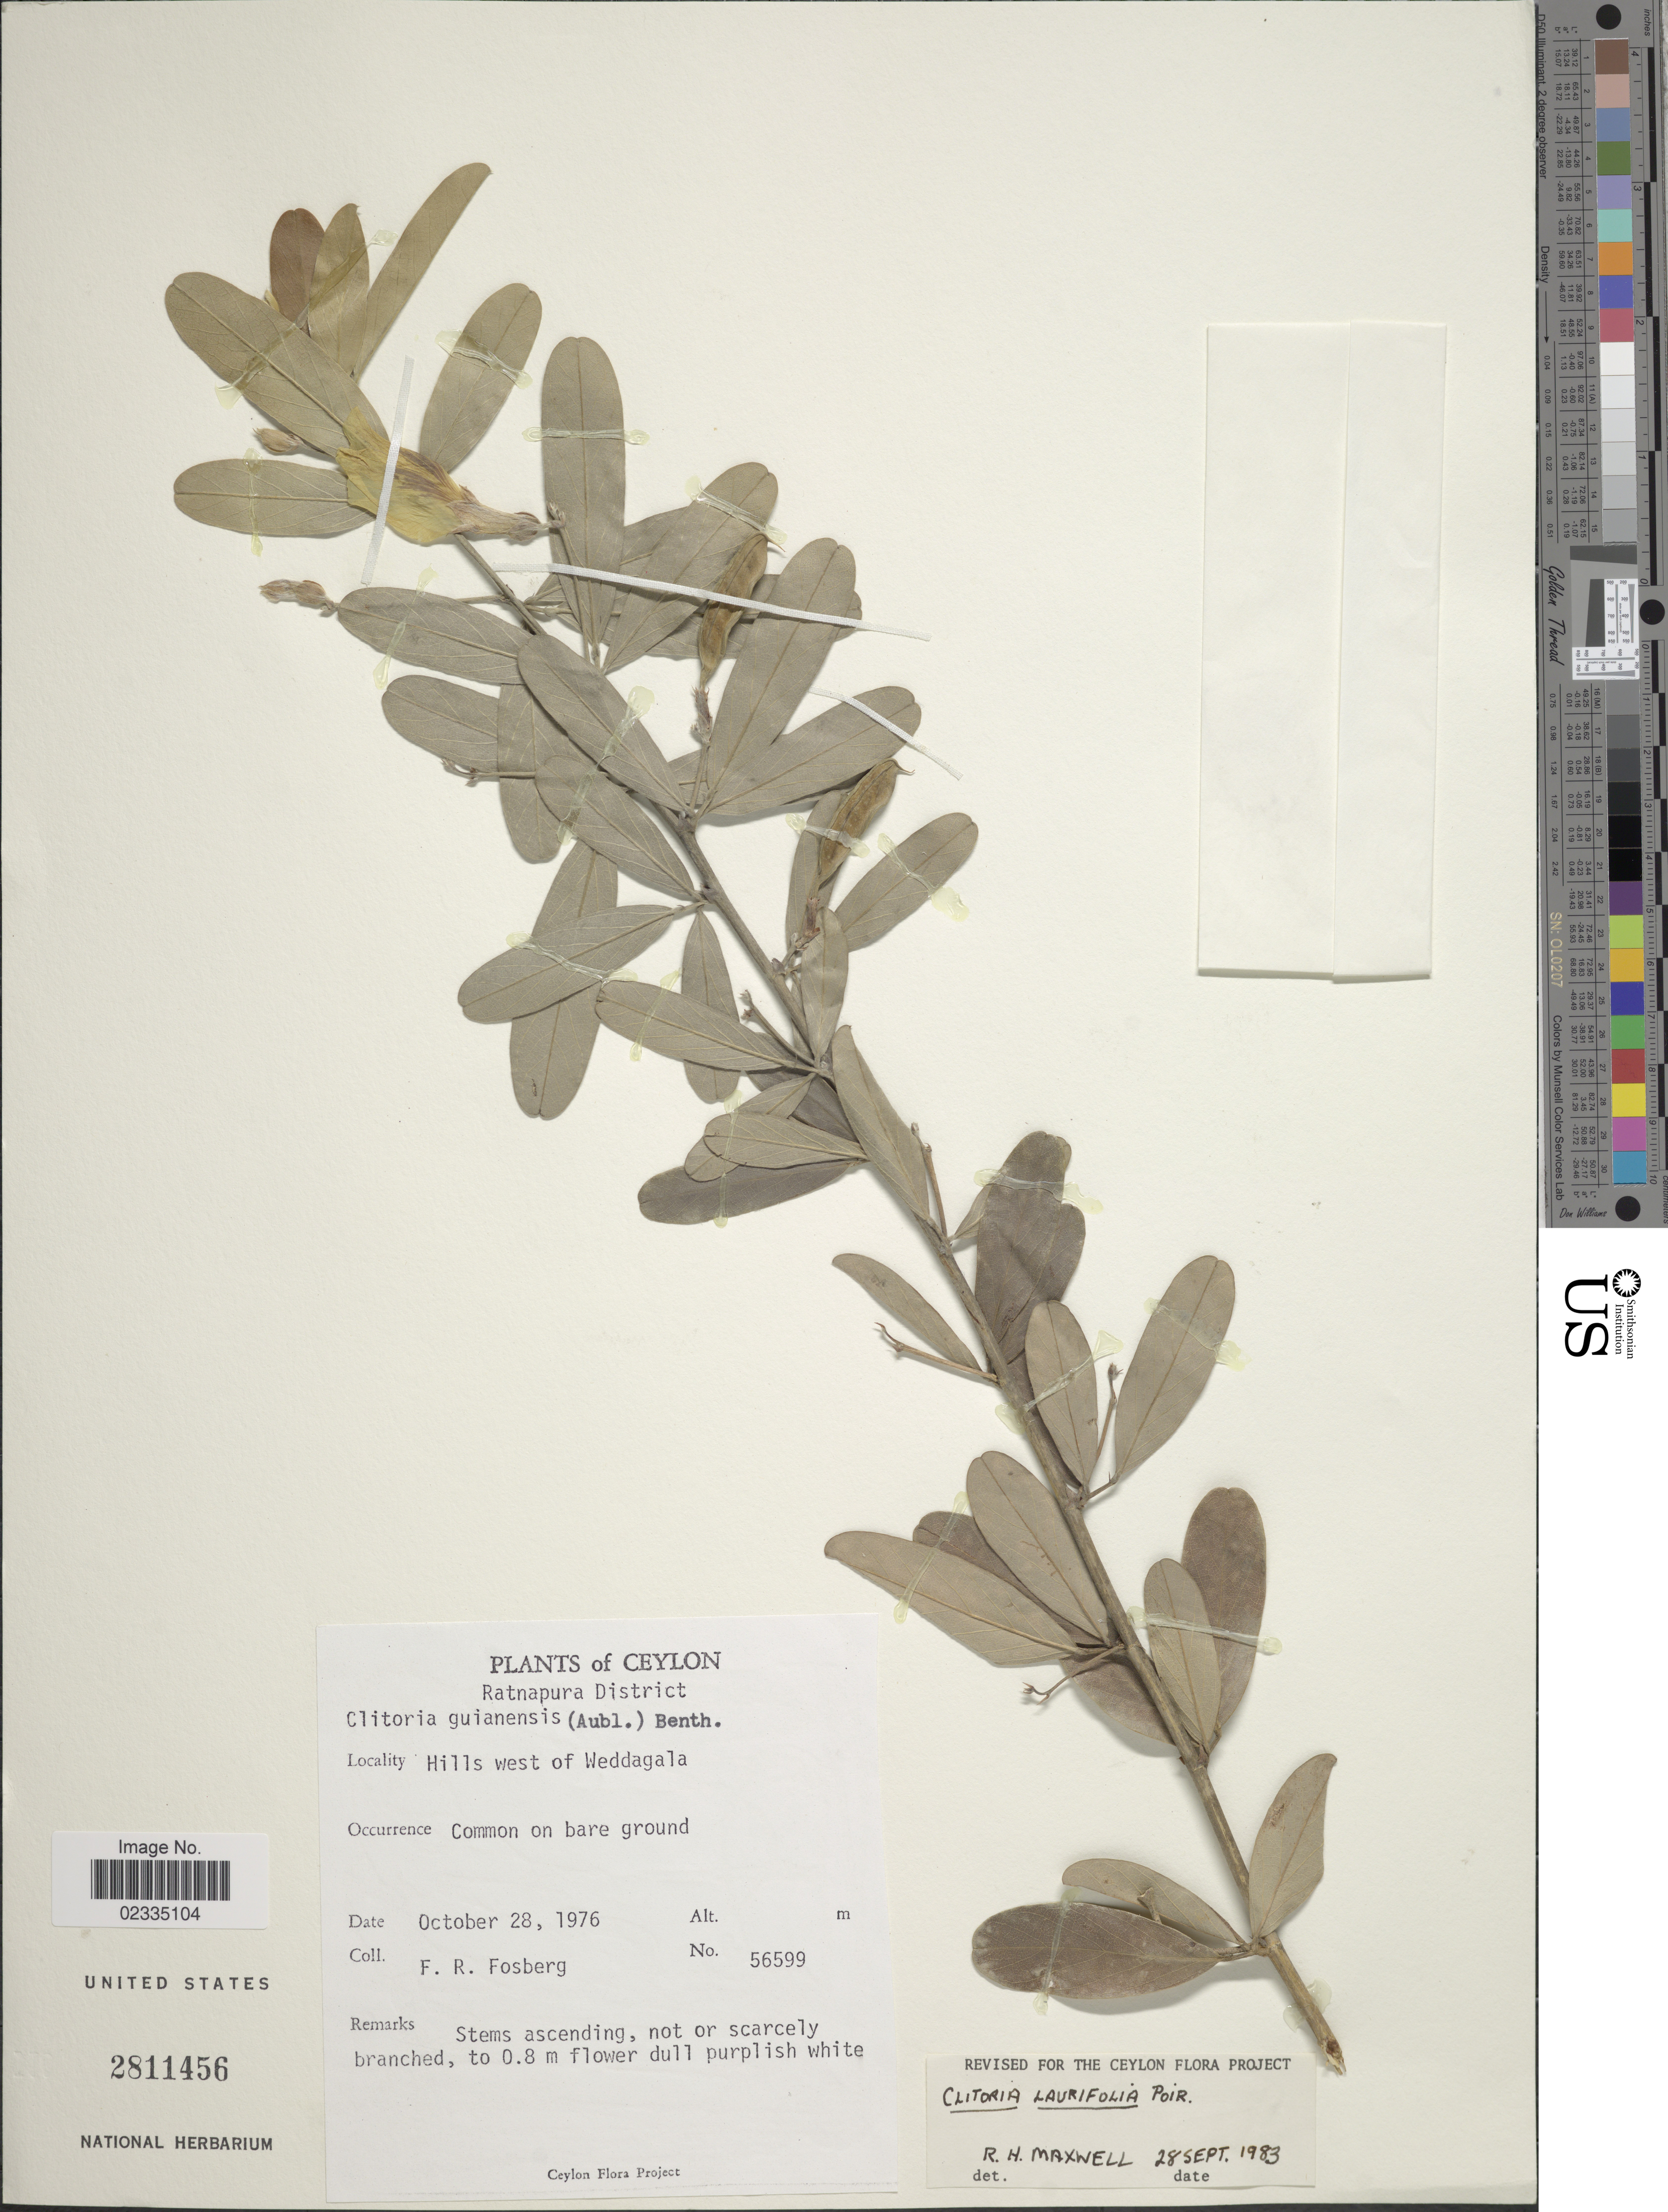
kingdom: Plantae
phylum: Tracheophyta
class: Magnoliopsida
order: Fabales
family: Fabaceae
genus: Clitoria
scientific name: Clitoria laurifolia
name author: Poir.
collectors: F. R. Fosberg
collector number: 56599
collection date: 1976-10-28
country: Sri Lanka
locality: Ceylon, Ratnapura District, Hills west of Weddagala, Common on bare ground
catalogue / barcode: US 2811456